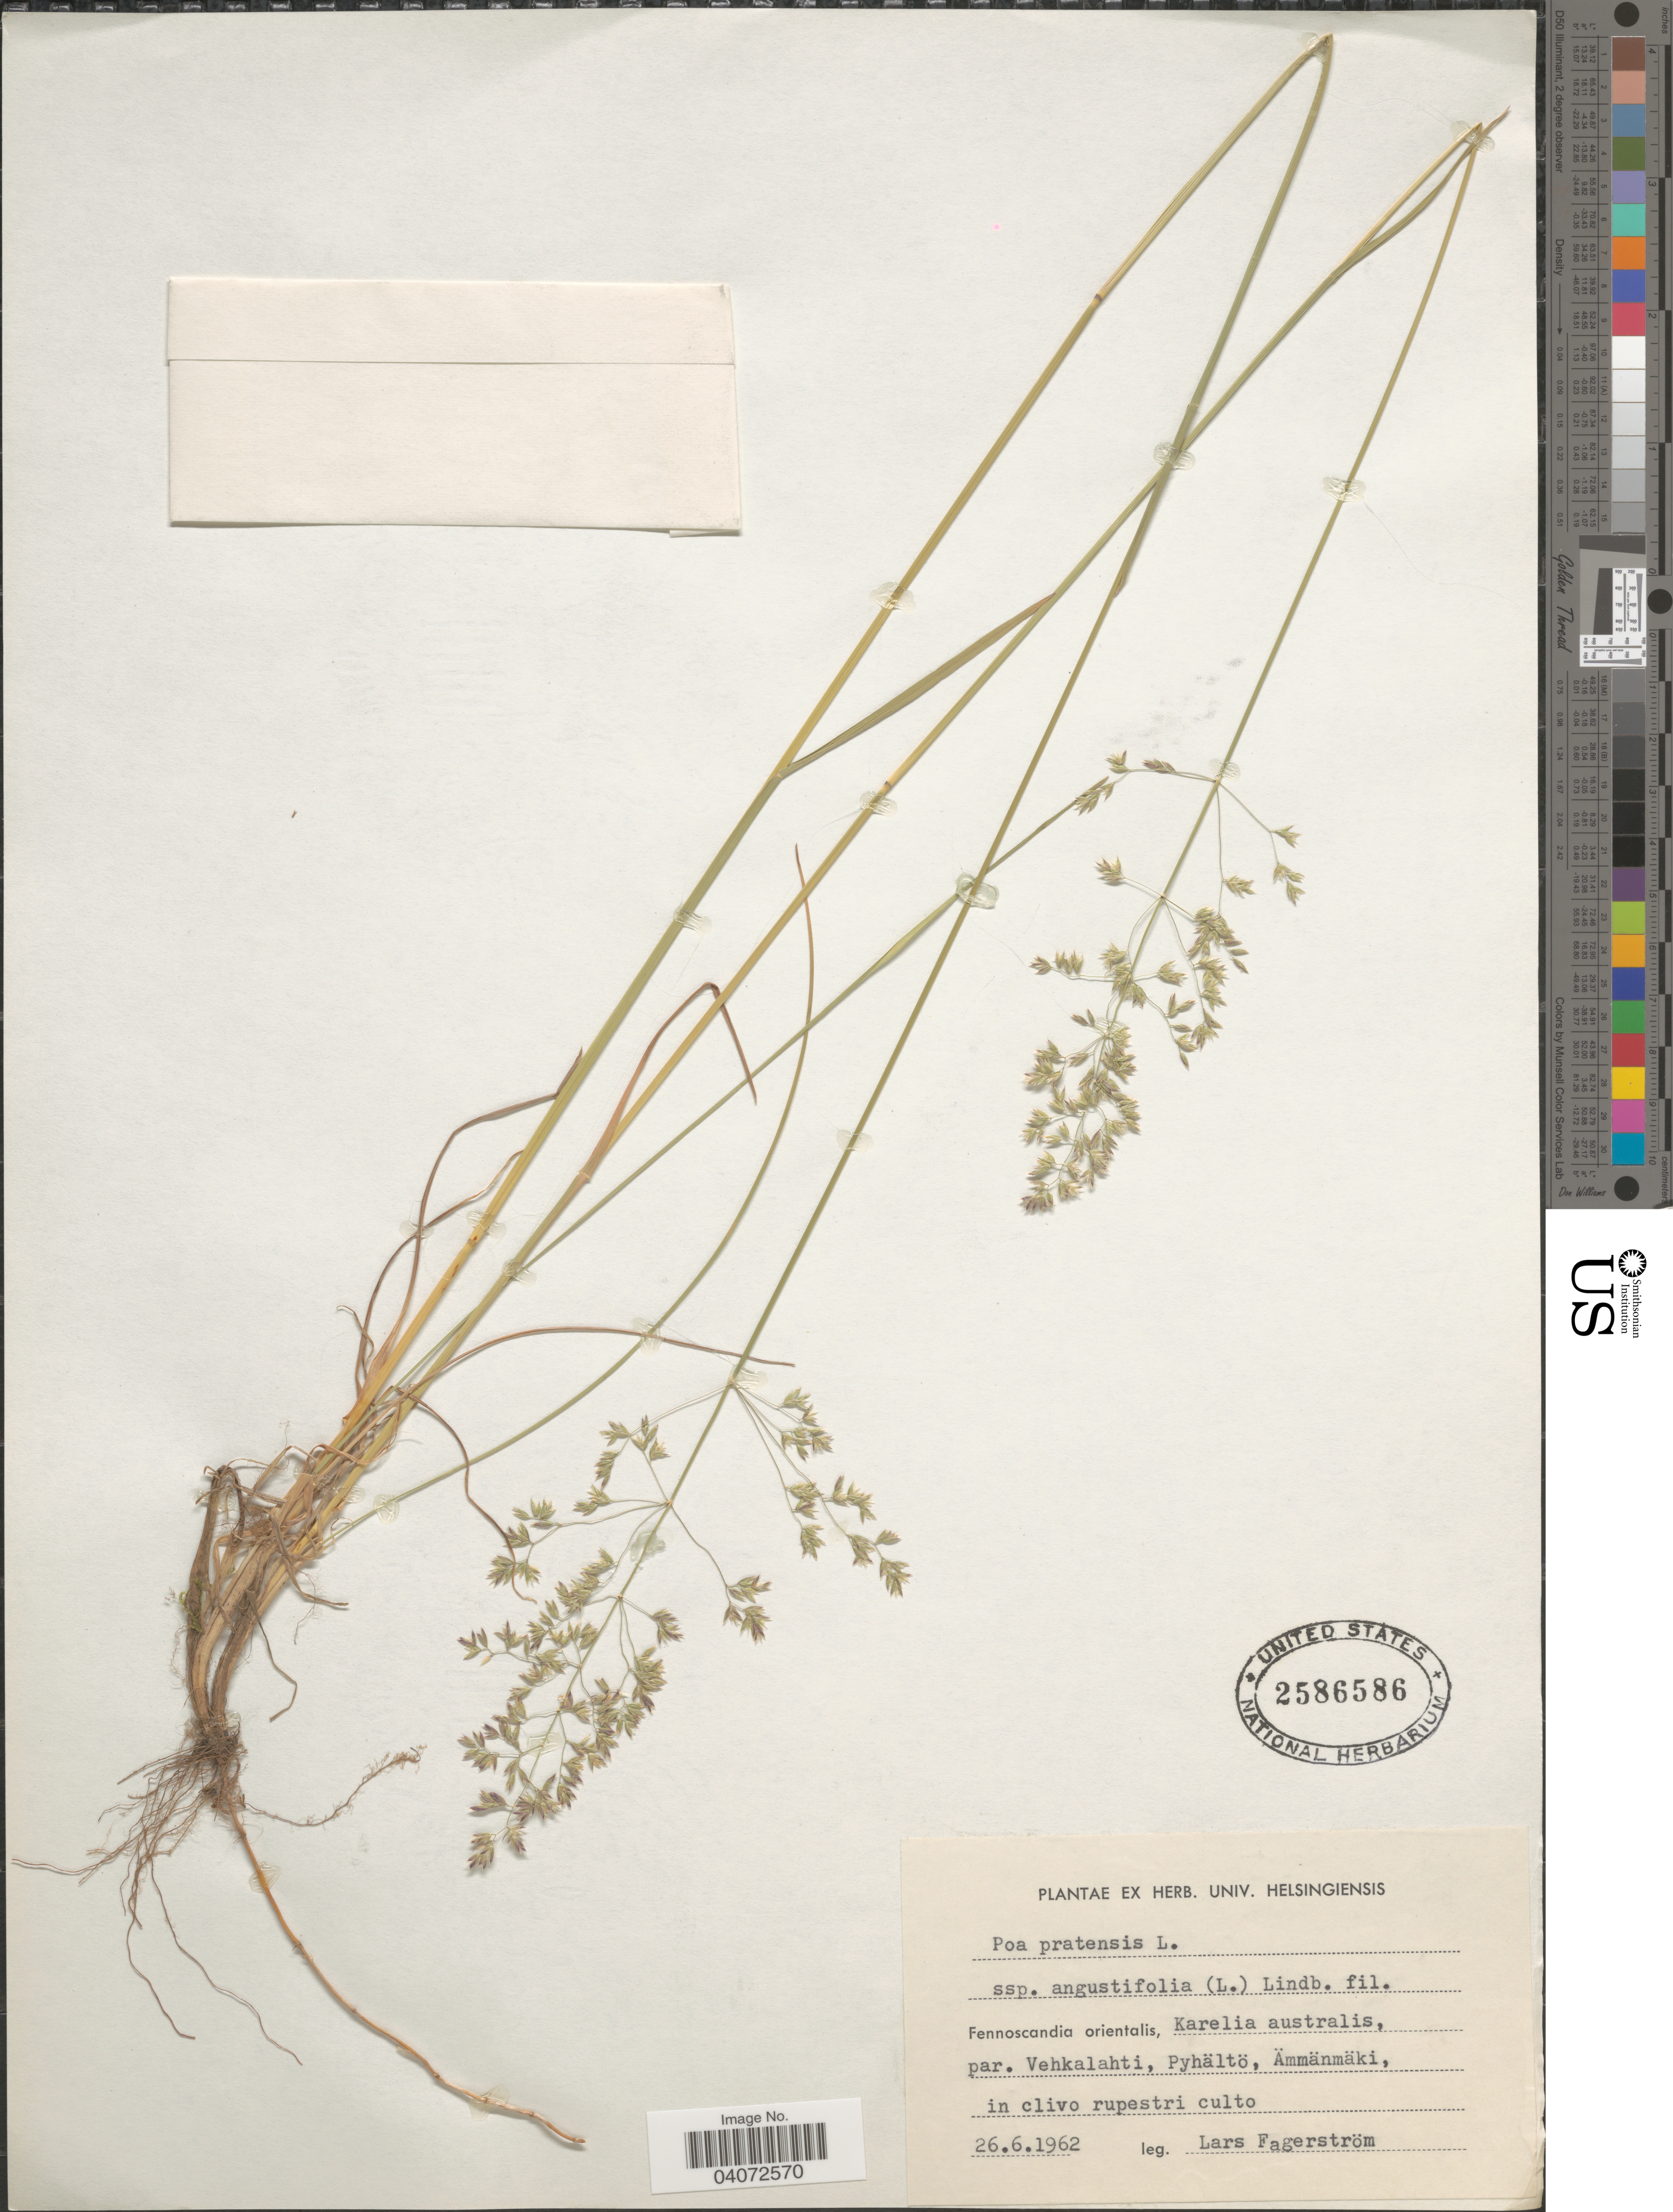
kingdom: Plantae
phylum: Tracheophyta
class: Liliopsida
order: Poales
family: Poaceae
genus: Poa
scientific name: Poa pratensis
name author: L.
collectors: L. Fagerstrom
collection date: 1962-06-26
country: Finland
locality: Fennoscandia orientalis, Karelia australis, par. Vehkalahti, Pyhältö, Ämmänmäki, in clivo rupestri culto.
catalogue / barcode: US 2586586